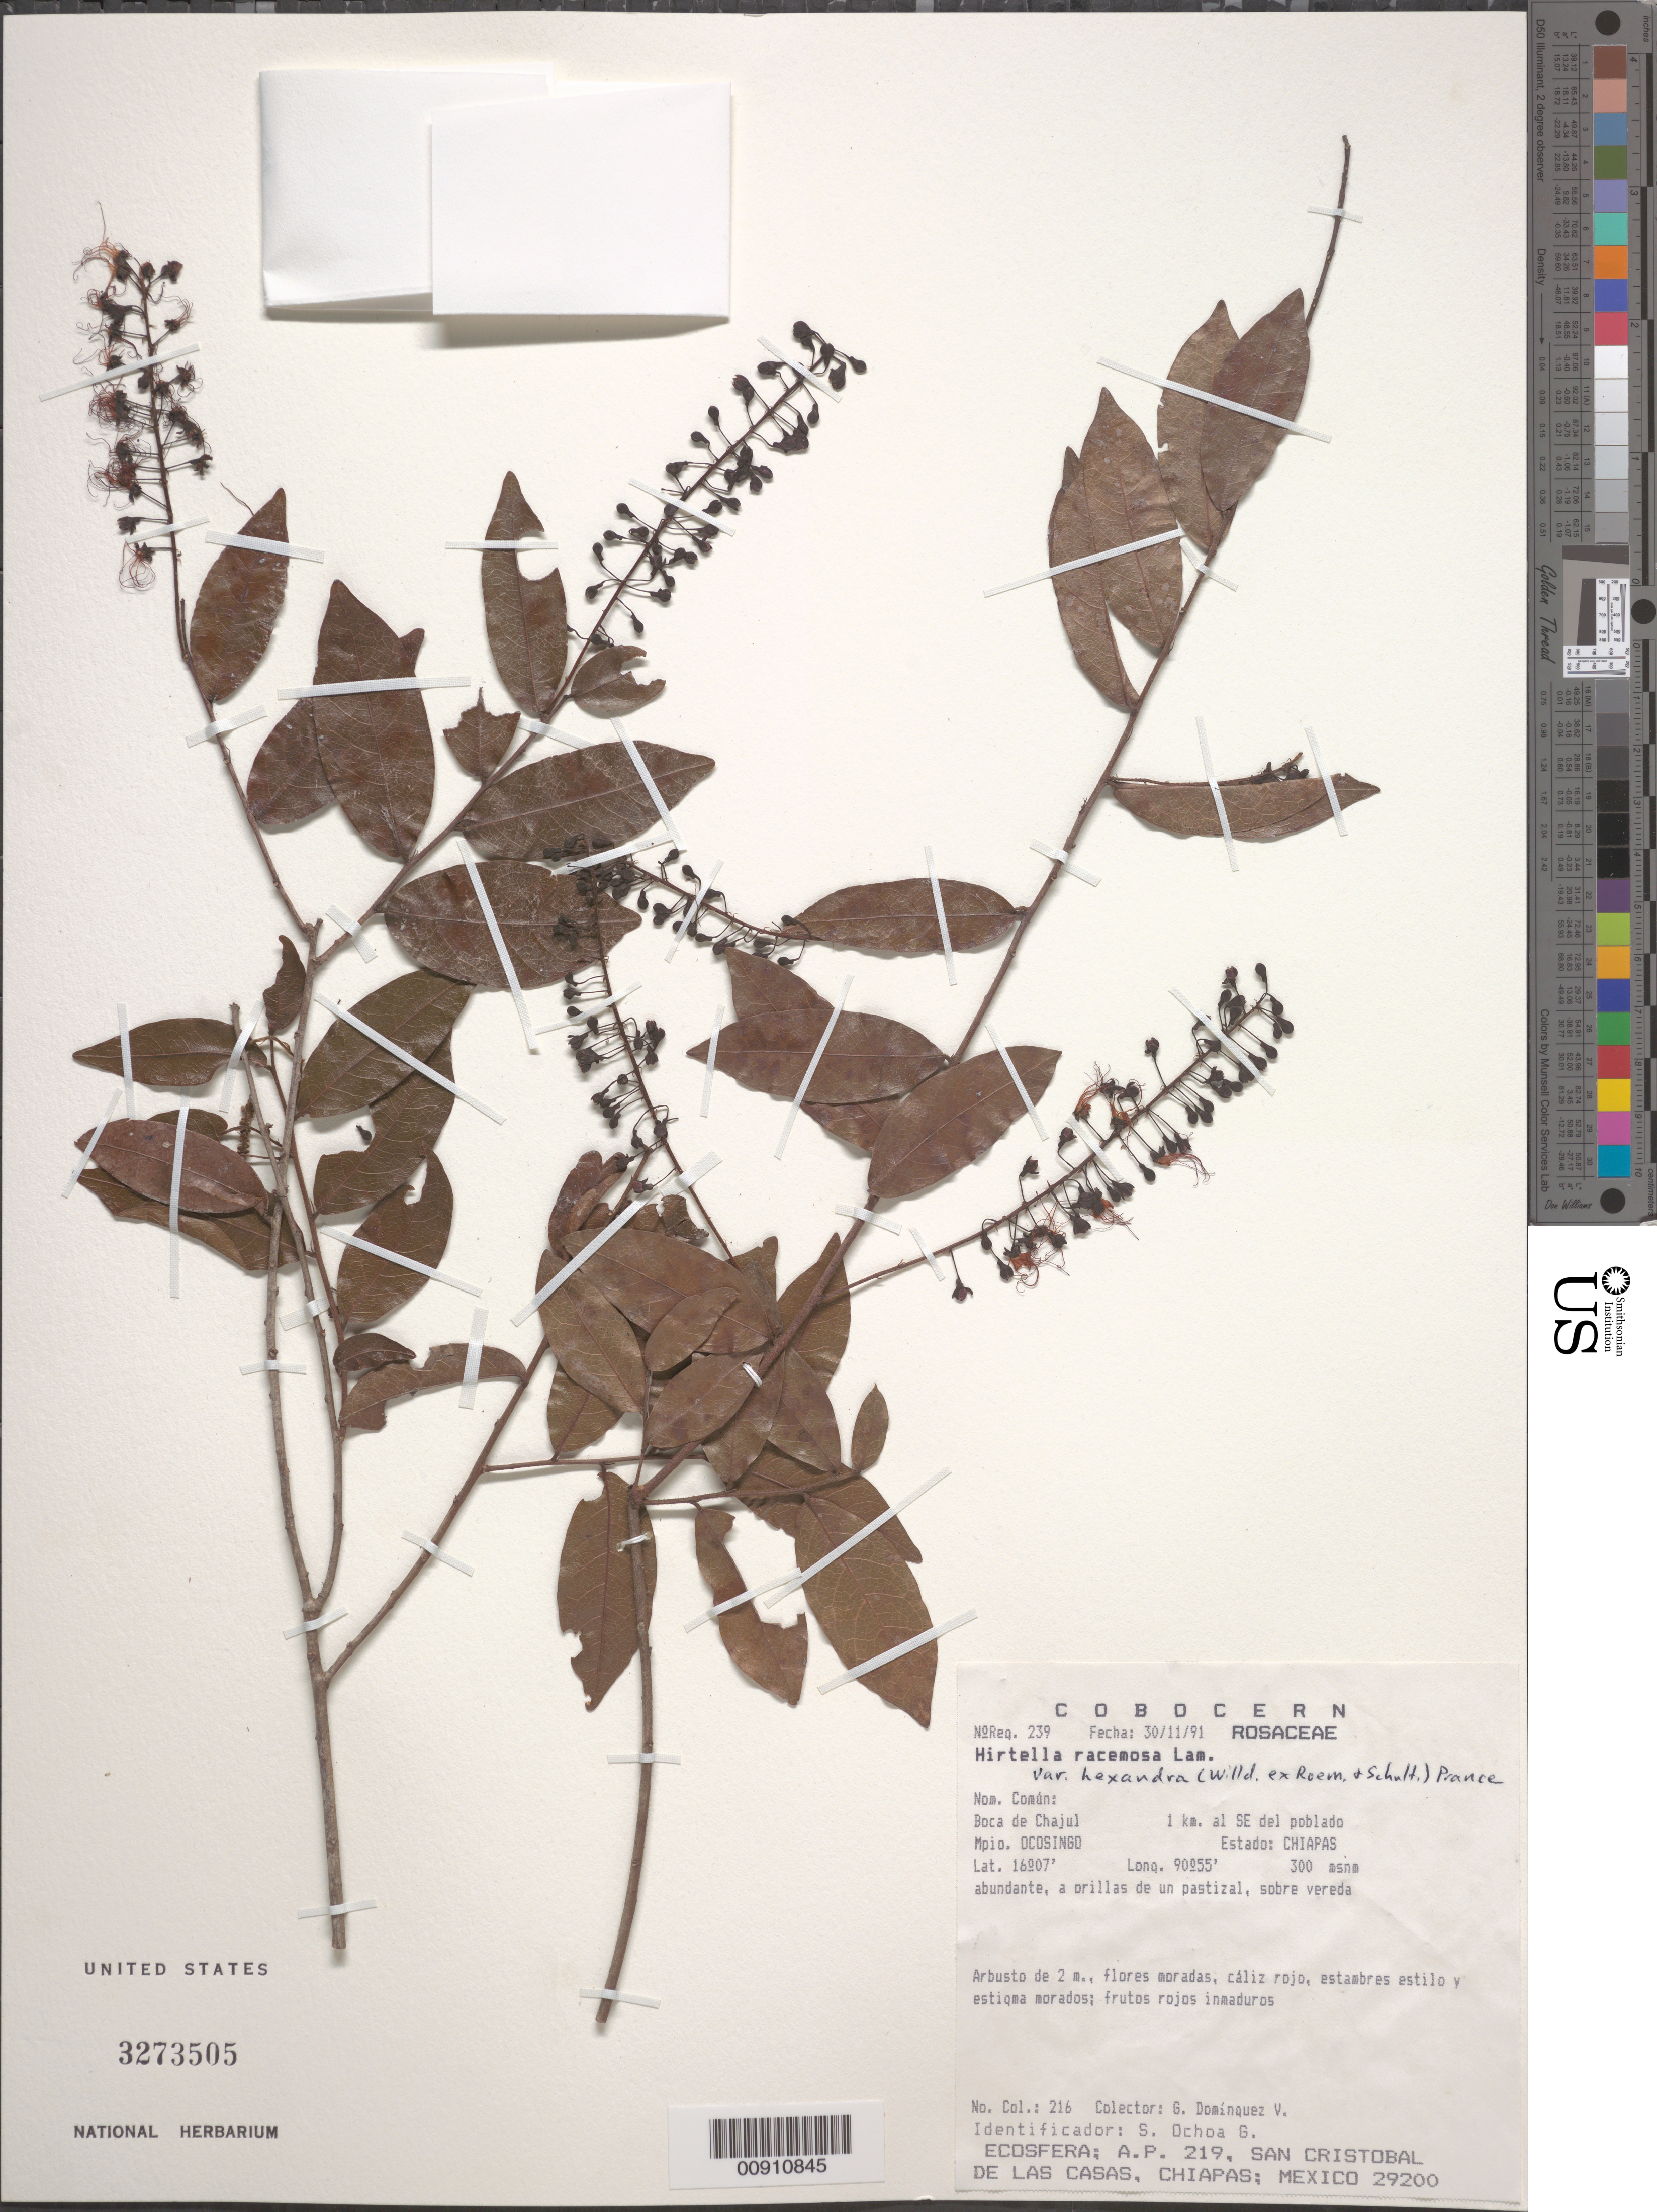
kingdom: Plantae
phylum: Tracheophyta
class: Magnoliopsida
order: Malpighiales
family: Chrysobalanaceae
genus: Hirtella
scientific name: Hirtella racemosa var. hexandra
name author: (Willd. ex Roem. & Schult.) Prance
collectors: G. Domínguez V.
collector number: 216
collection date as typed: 30 Nov 1991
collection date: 1991-11-30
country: Mexico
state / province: Chiapas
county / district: Ocosingo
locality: Boca de Chajul, 1 km. al SE del poblado, Mpio. Ocosingo, Cestado Chiapas.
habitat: A orillas de un pastizal, sobre vereda.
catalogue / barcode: US 3273505